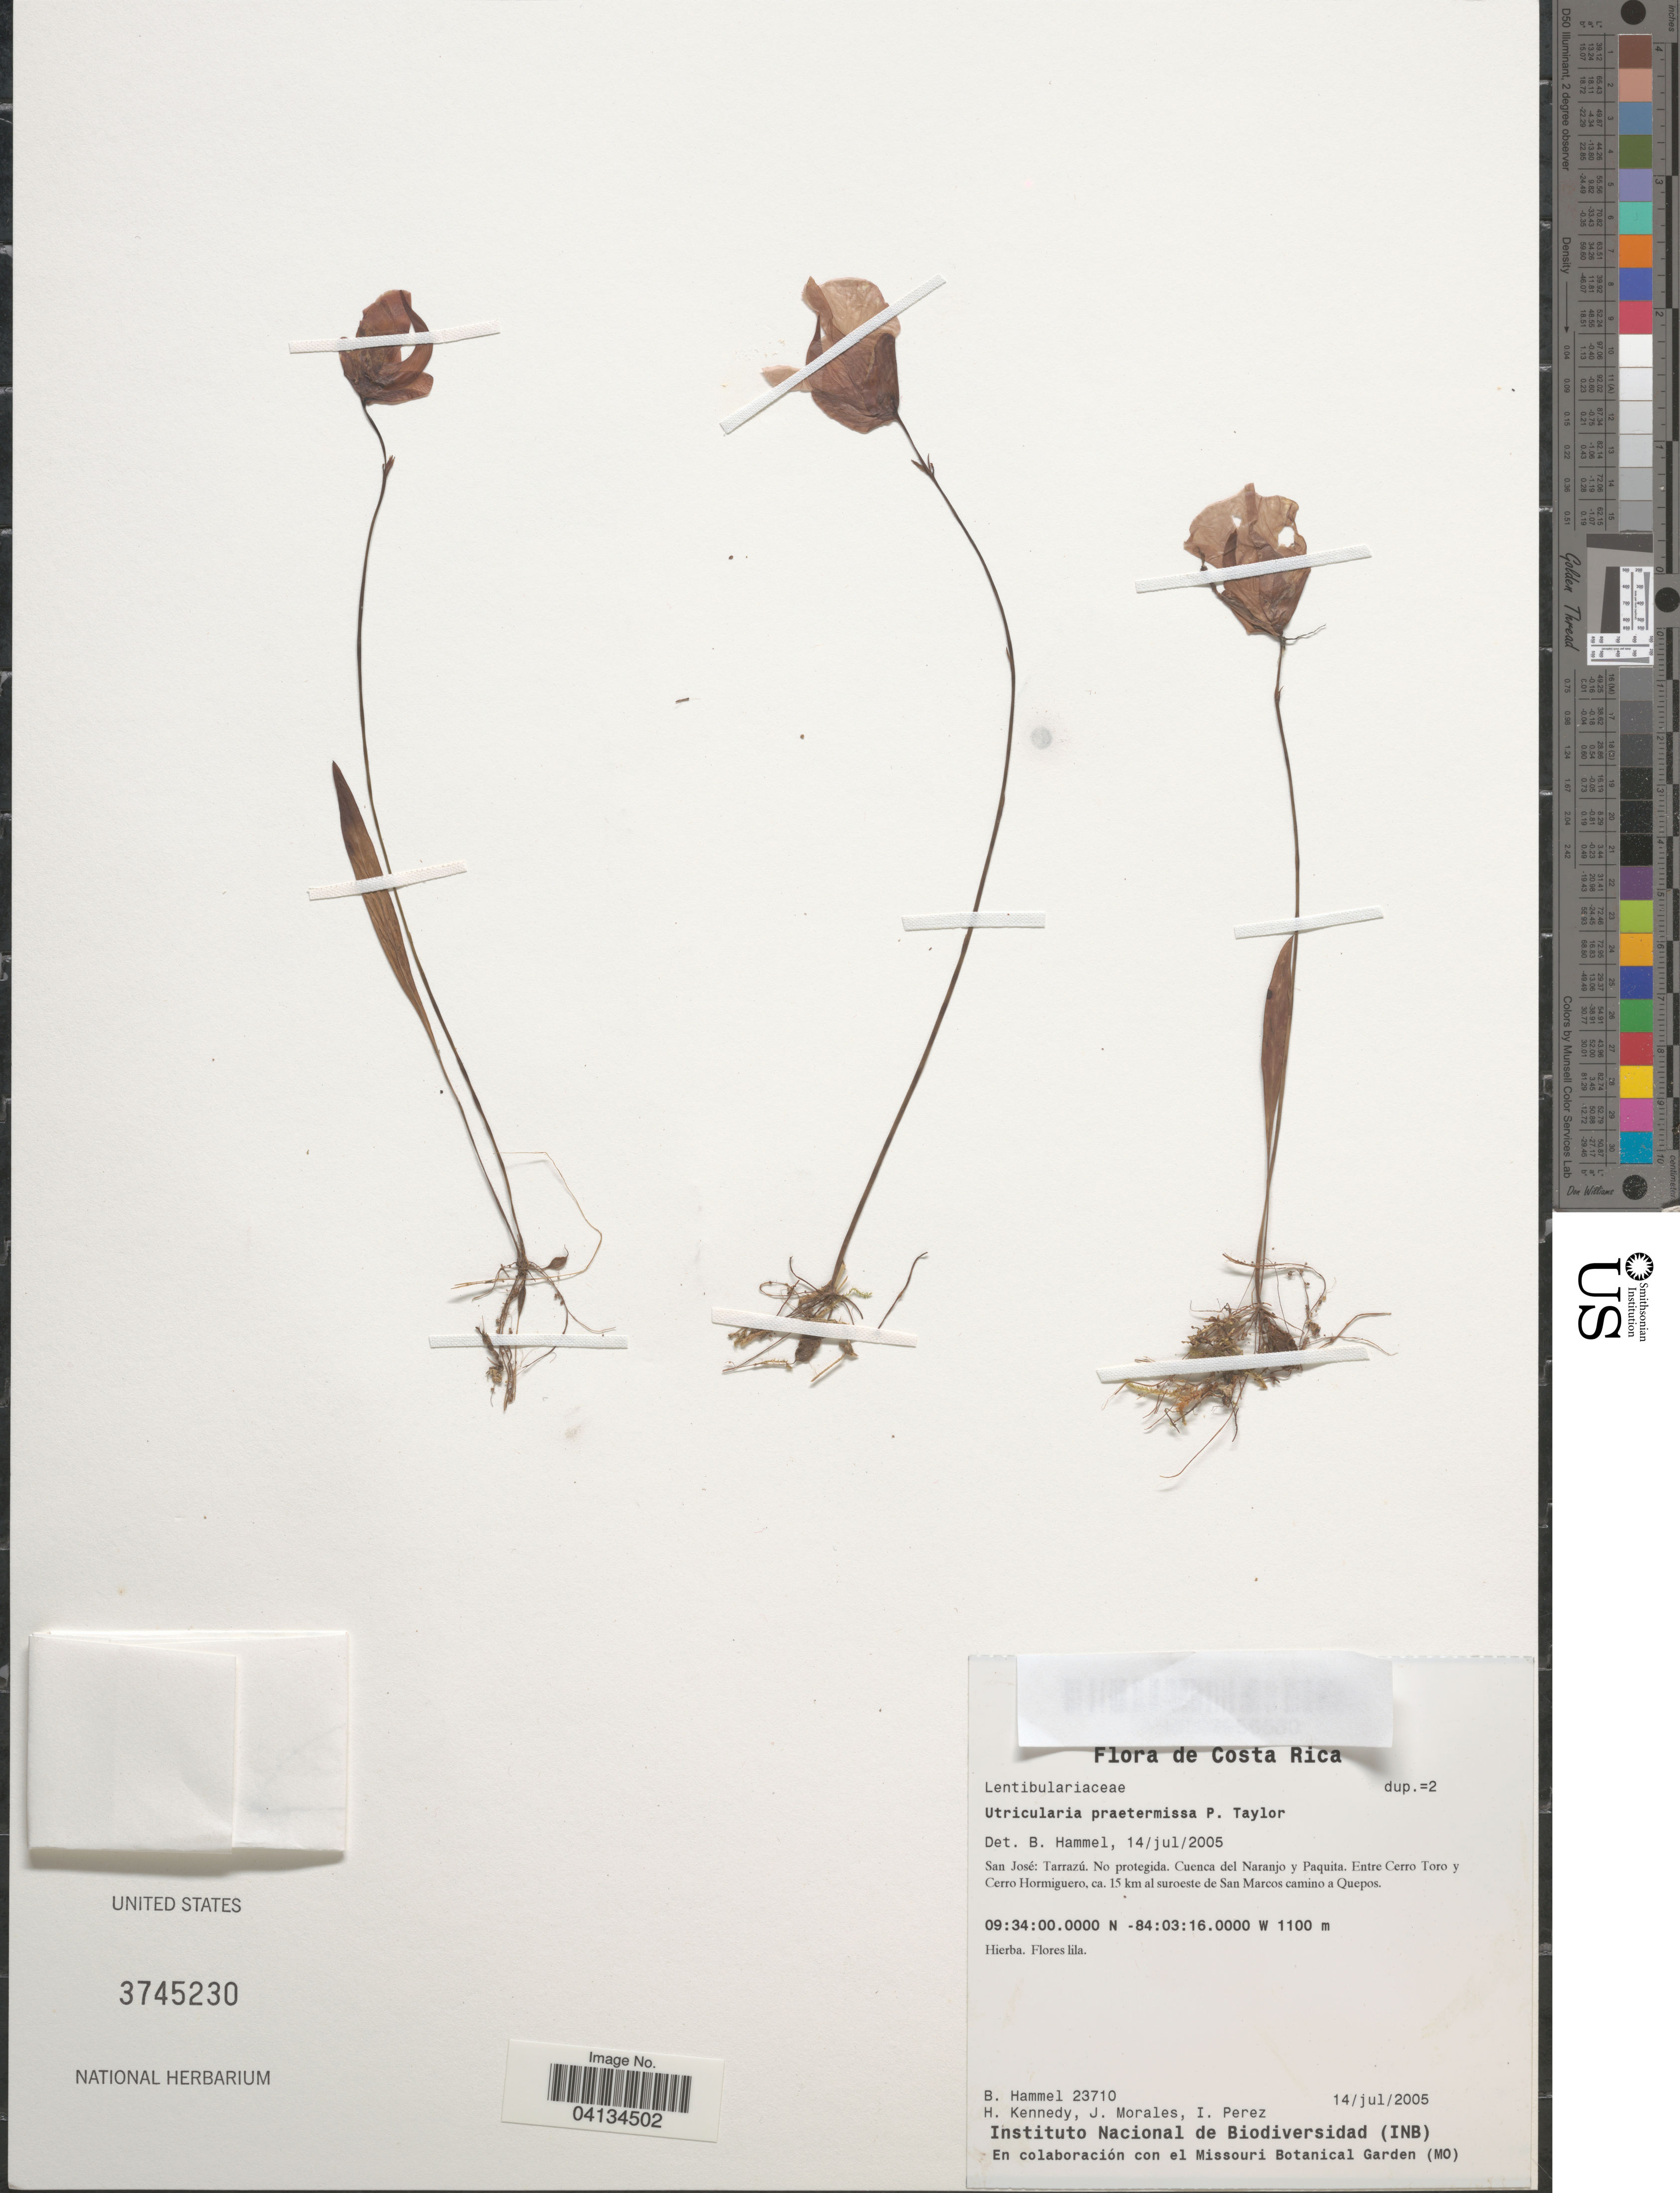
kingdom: Plantae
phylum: Tracheophyta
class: Magnoliopsida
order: Lamiales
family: Lentibulariaceae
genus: Utricularia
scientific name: Utricularia praetermissa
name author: P. Taylor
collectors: B. Hammel, H. Kennedy, J. Morales & I. Pérez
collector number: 23710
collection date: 2005-07-14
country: Costa Rica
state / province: San José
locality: Tarrazú. No protegida. Cuenca del Naranjo y Paquita. Entre Cerro Toro y Cerro Hormiguero, ca. 15 km al suroeste de San Marcos camino a Quepos.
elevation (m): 1100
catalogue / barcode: US 3745230